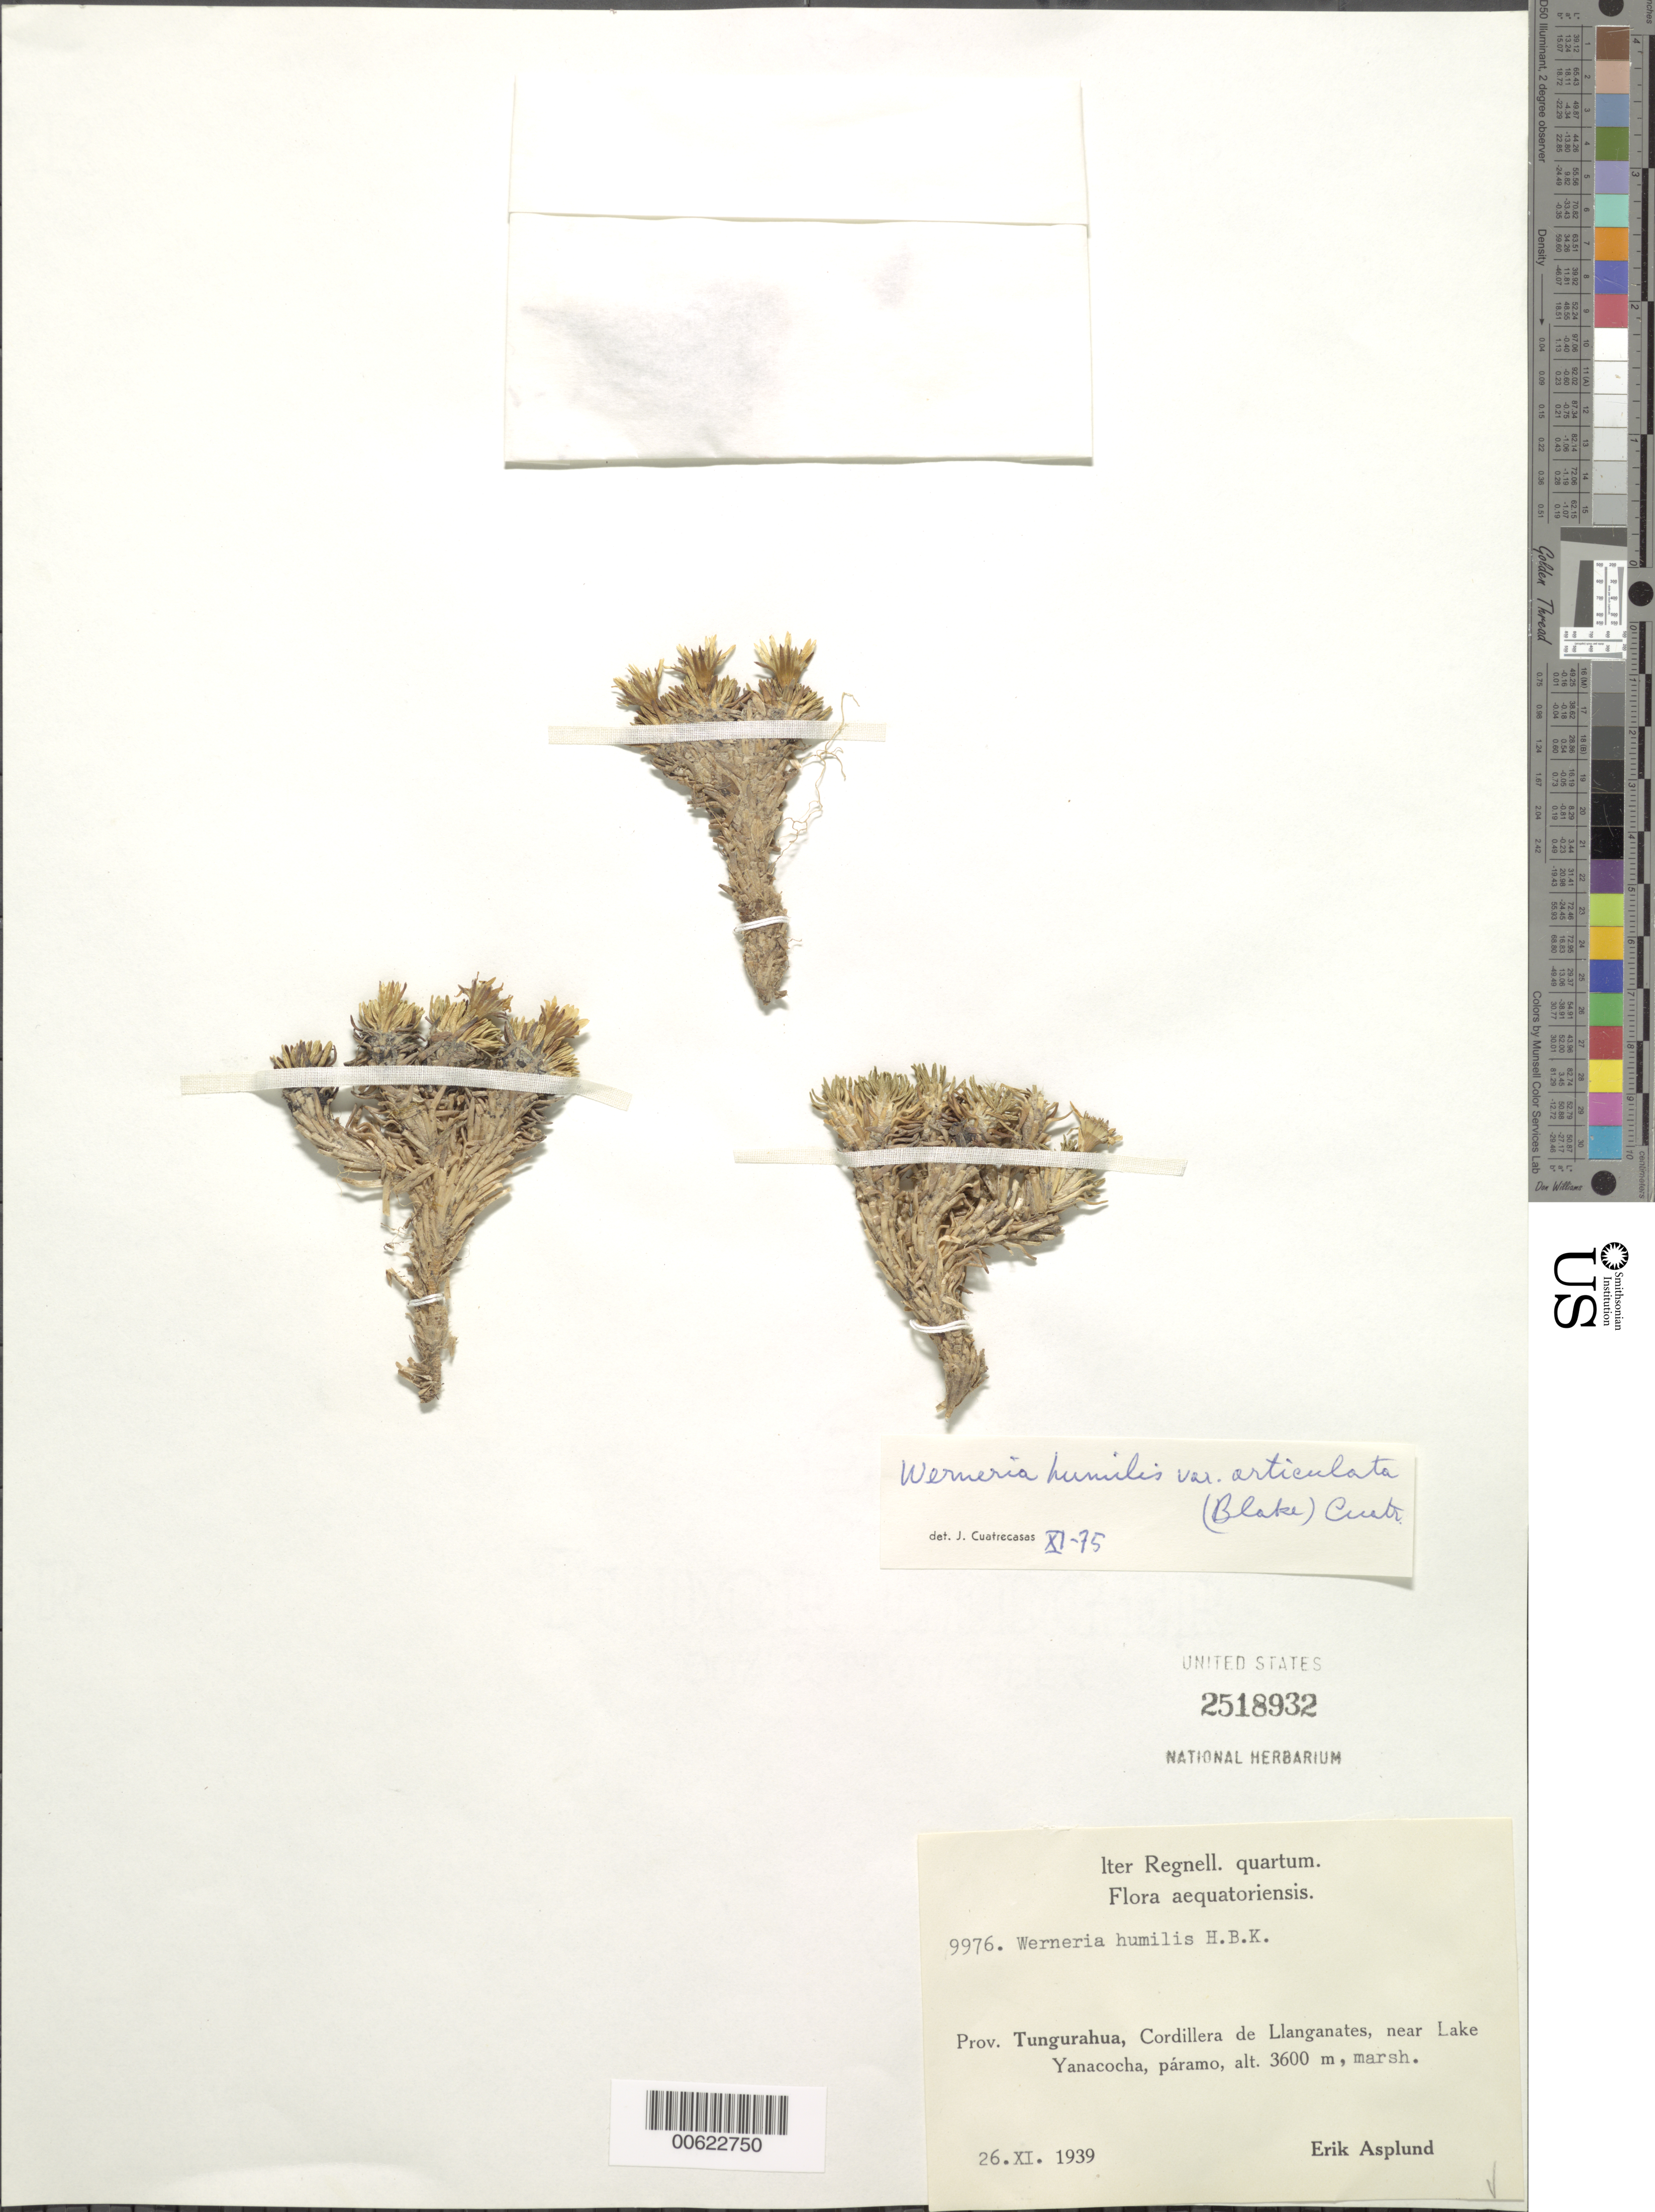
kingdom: Plantae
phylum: Tracheophyta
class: Magnoliopsida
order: Asterales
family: Asteraceae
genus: Xenophyllum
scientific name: Xenophyllum humile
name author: (Kunth) V.A. Funk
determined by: Funk, Vicki A., (BOT), Smithsonian Institution - National Museum of Natural History (UNITED STATES)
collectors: E. Asplund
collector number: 9976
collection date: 1939-11-26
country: Ecuador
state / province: Tungurahua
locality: Cordillera de Llanganates, near Lake Yanacocha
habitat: Páramo, marsh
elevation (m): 3600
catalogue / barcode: US 2518932